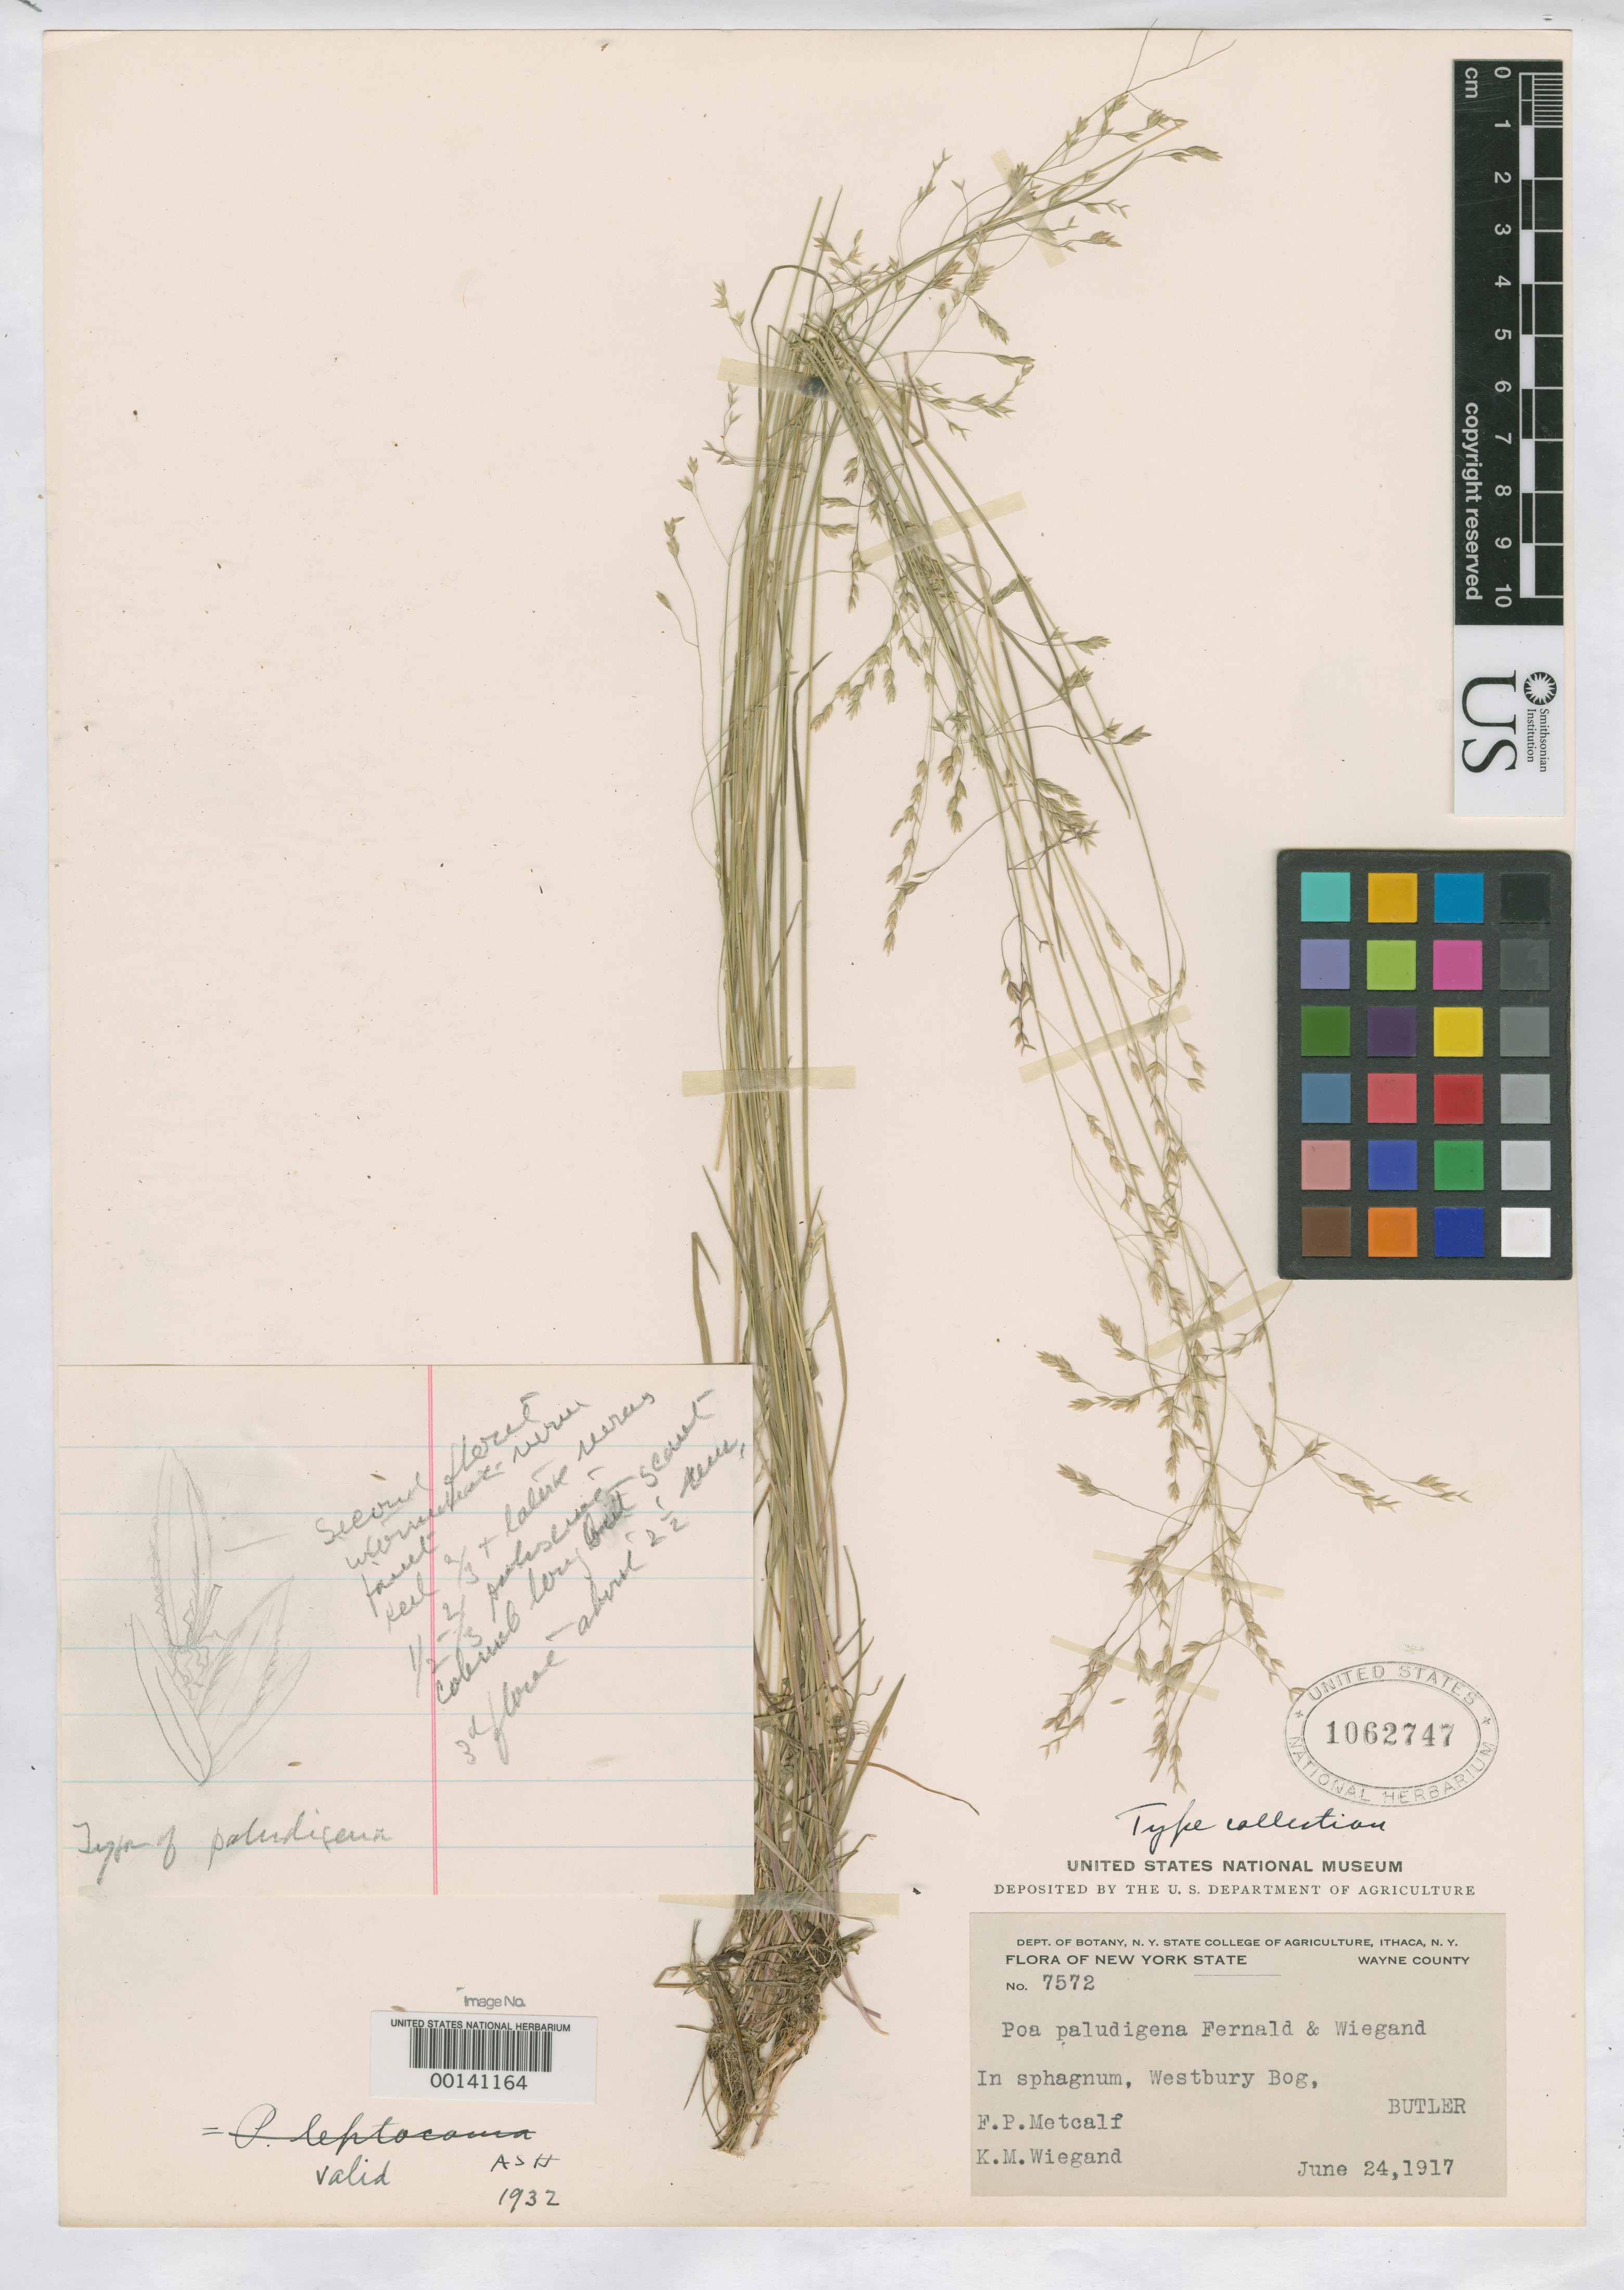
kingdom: Plantae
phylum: Tracheophyta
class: Liliopsida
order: Poales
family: Poaceae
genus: Poa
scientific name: Poa paludigena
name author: Fernald & Wiegand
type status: Isotype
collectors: F. P. Metcalf & K. M. Wiegand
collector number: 7572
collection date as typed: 24 Jun 1917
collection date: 1917-06-24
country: United States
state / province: New York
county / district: Wayne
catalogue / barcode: US 1062747